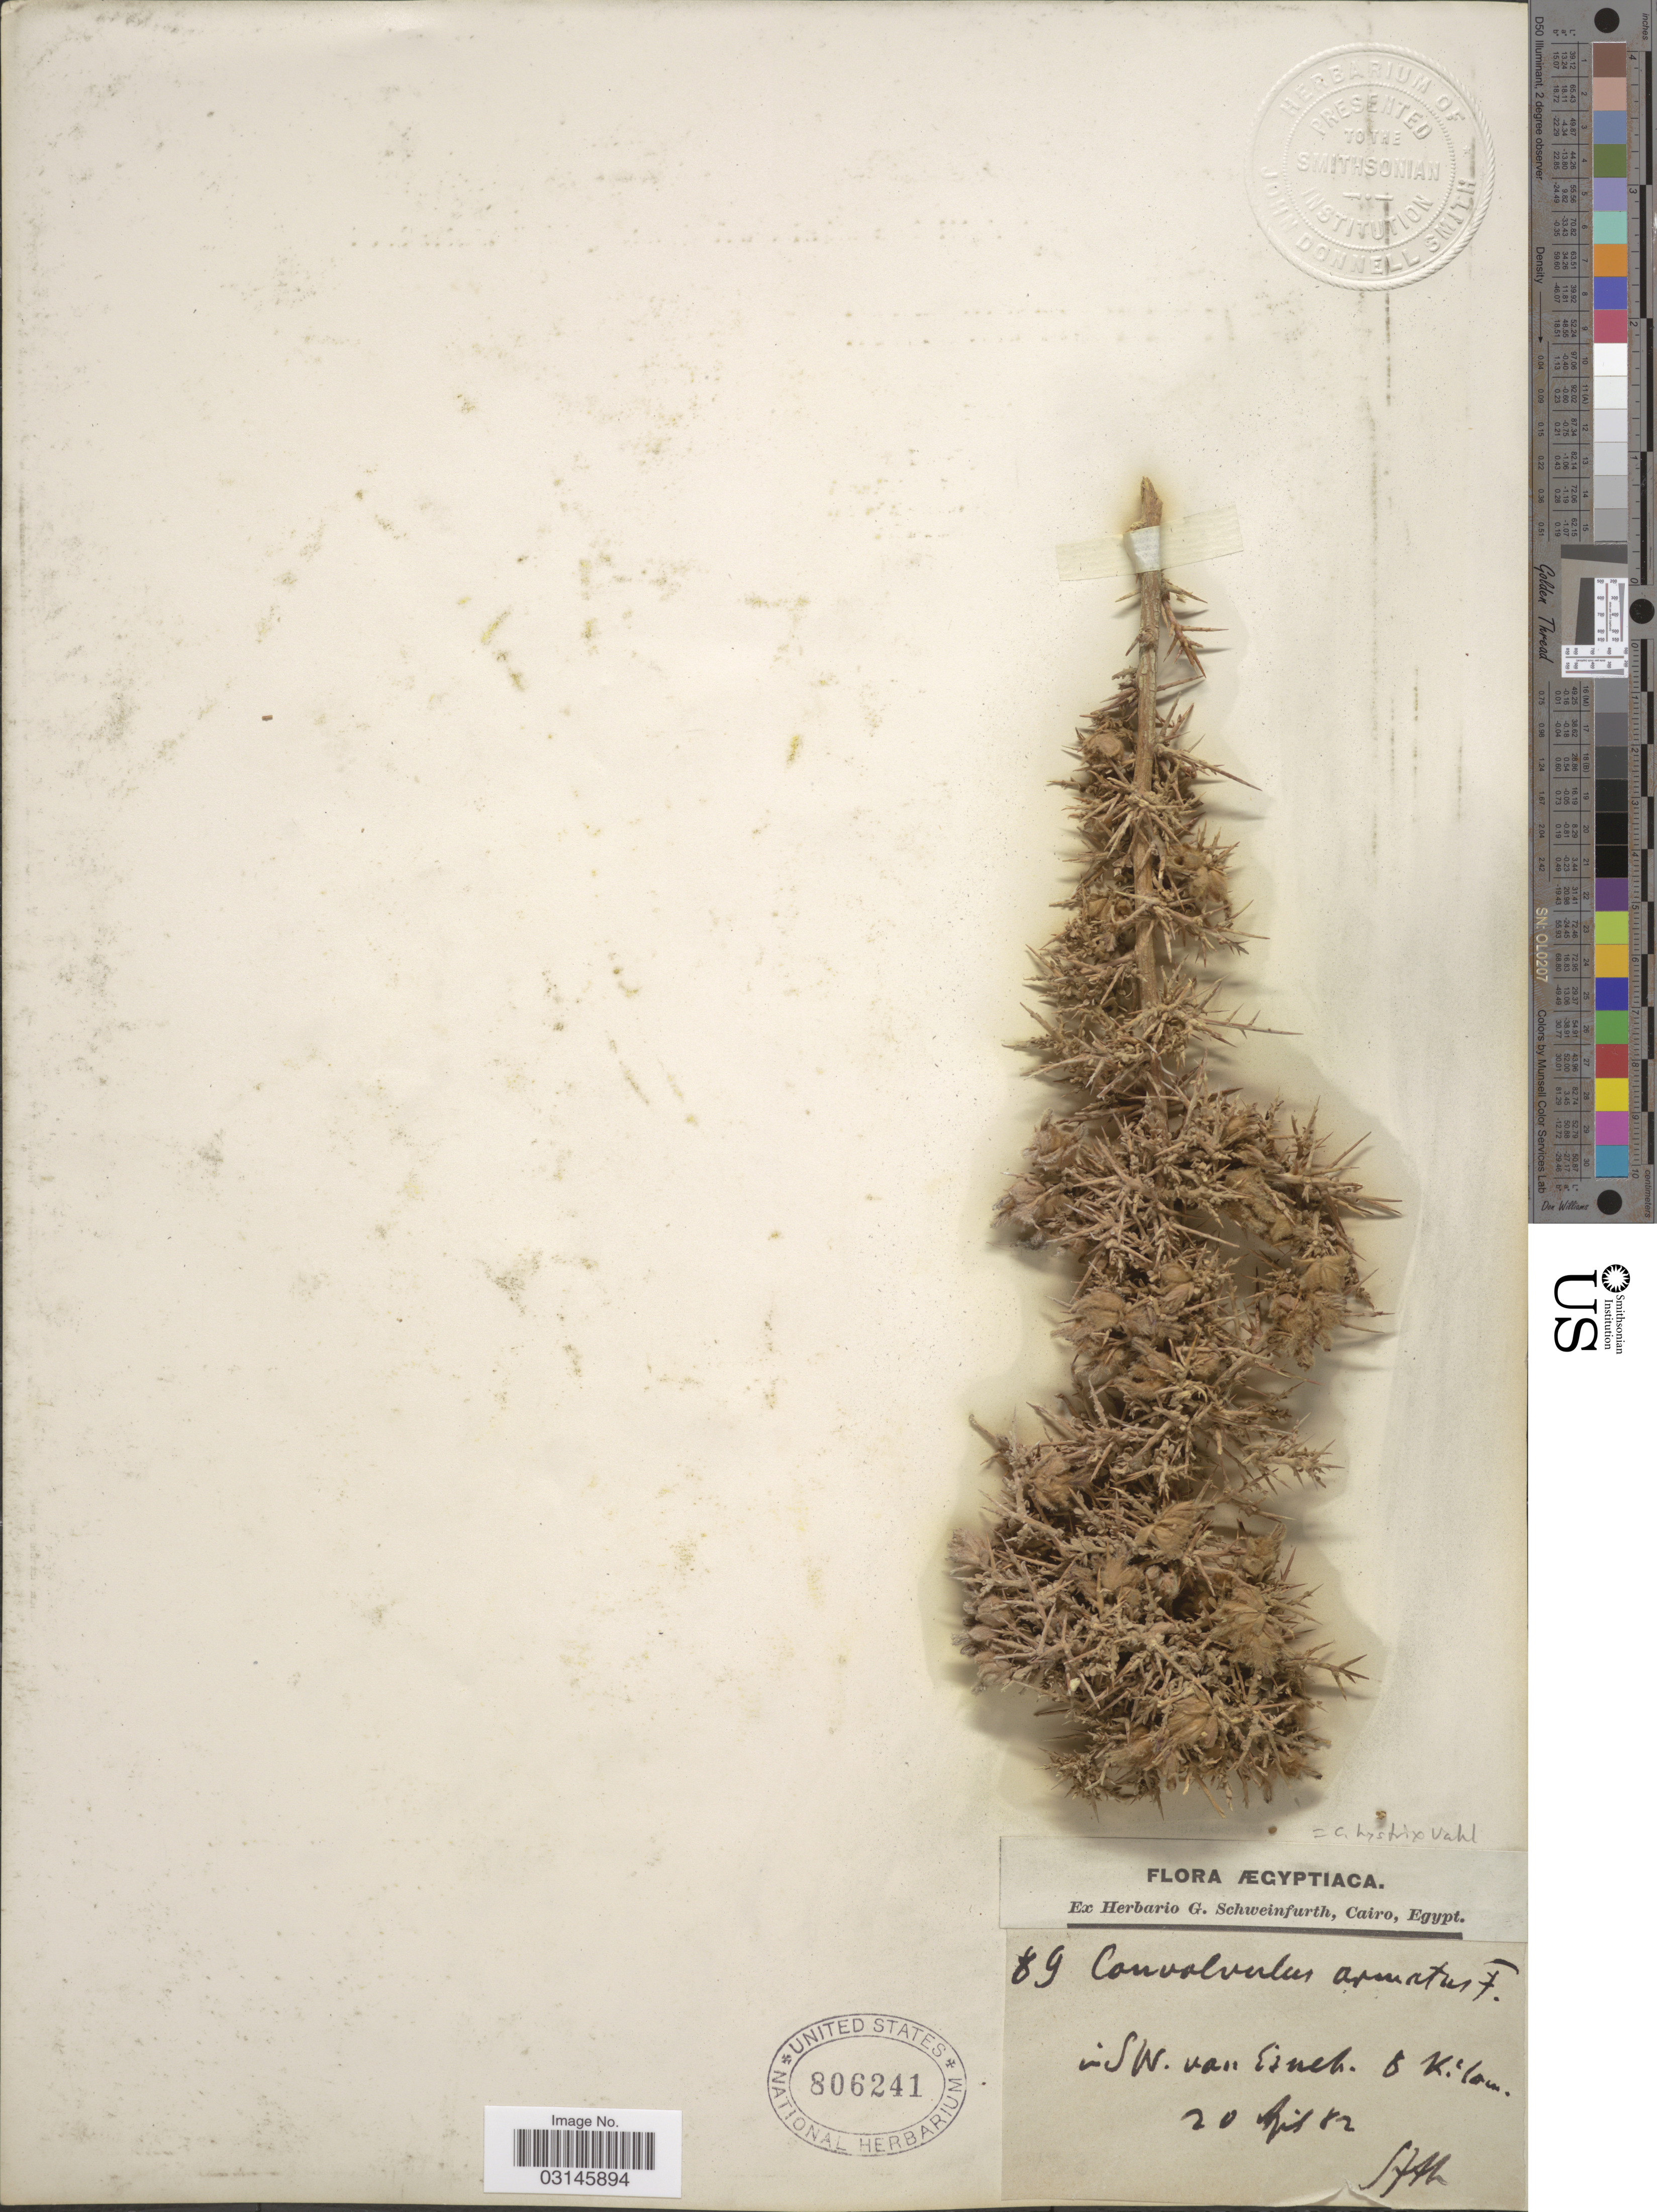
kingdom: Plantae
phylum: Tracheophyta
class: Magnoliopsida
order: Solanales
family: Convolvulaceae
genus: Convolvulus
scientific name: Convolvulus hystrix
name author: Vahl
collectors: G. A. Schweinfurth (herbarium)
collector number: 89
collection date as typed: Transcribed d/m/y: 20/4/82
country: Egypt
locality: In SW. van [illegible text] 8 Kilom.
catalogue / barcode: US 806241